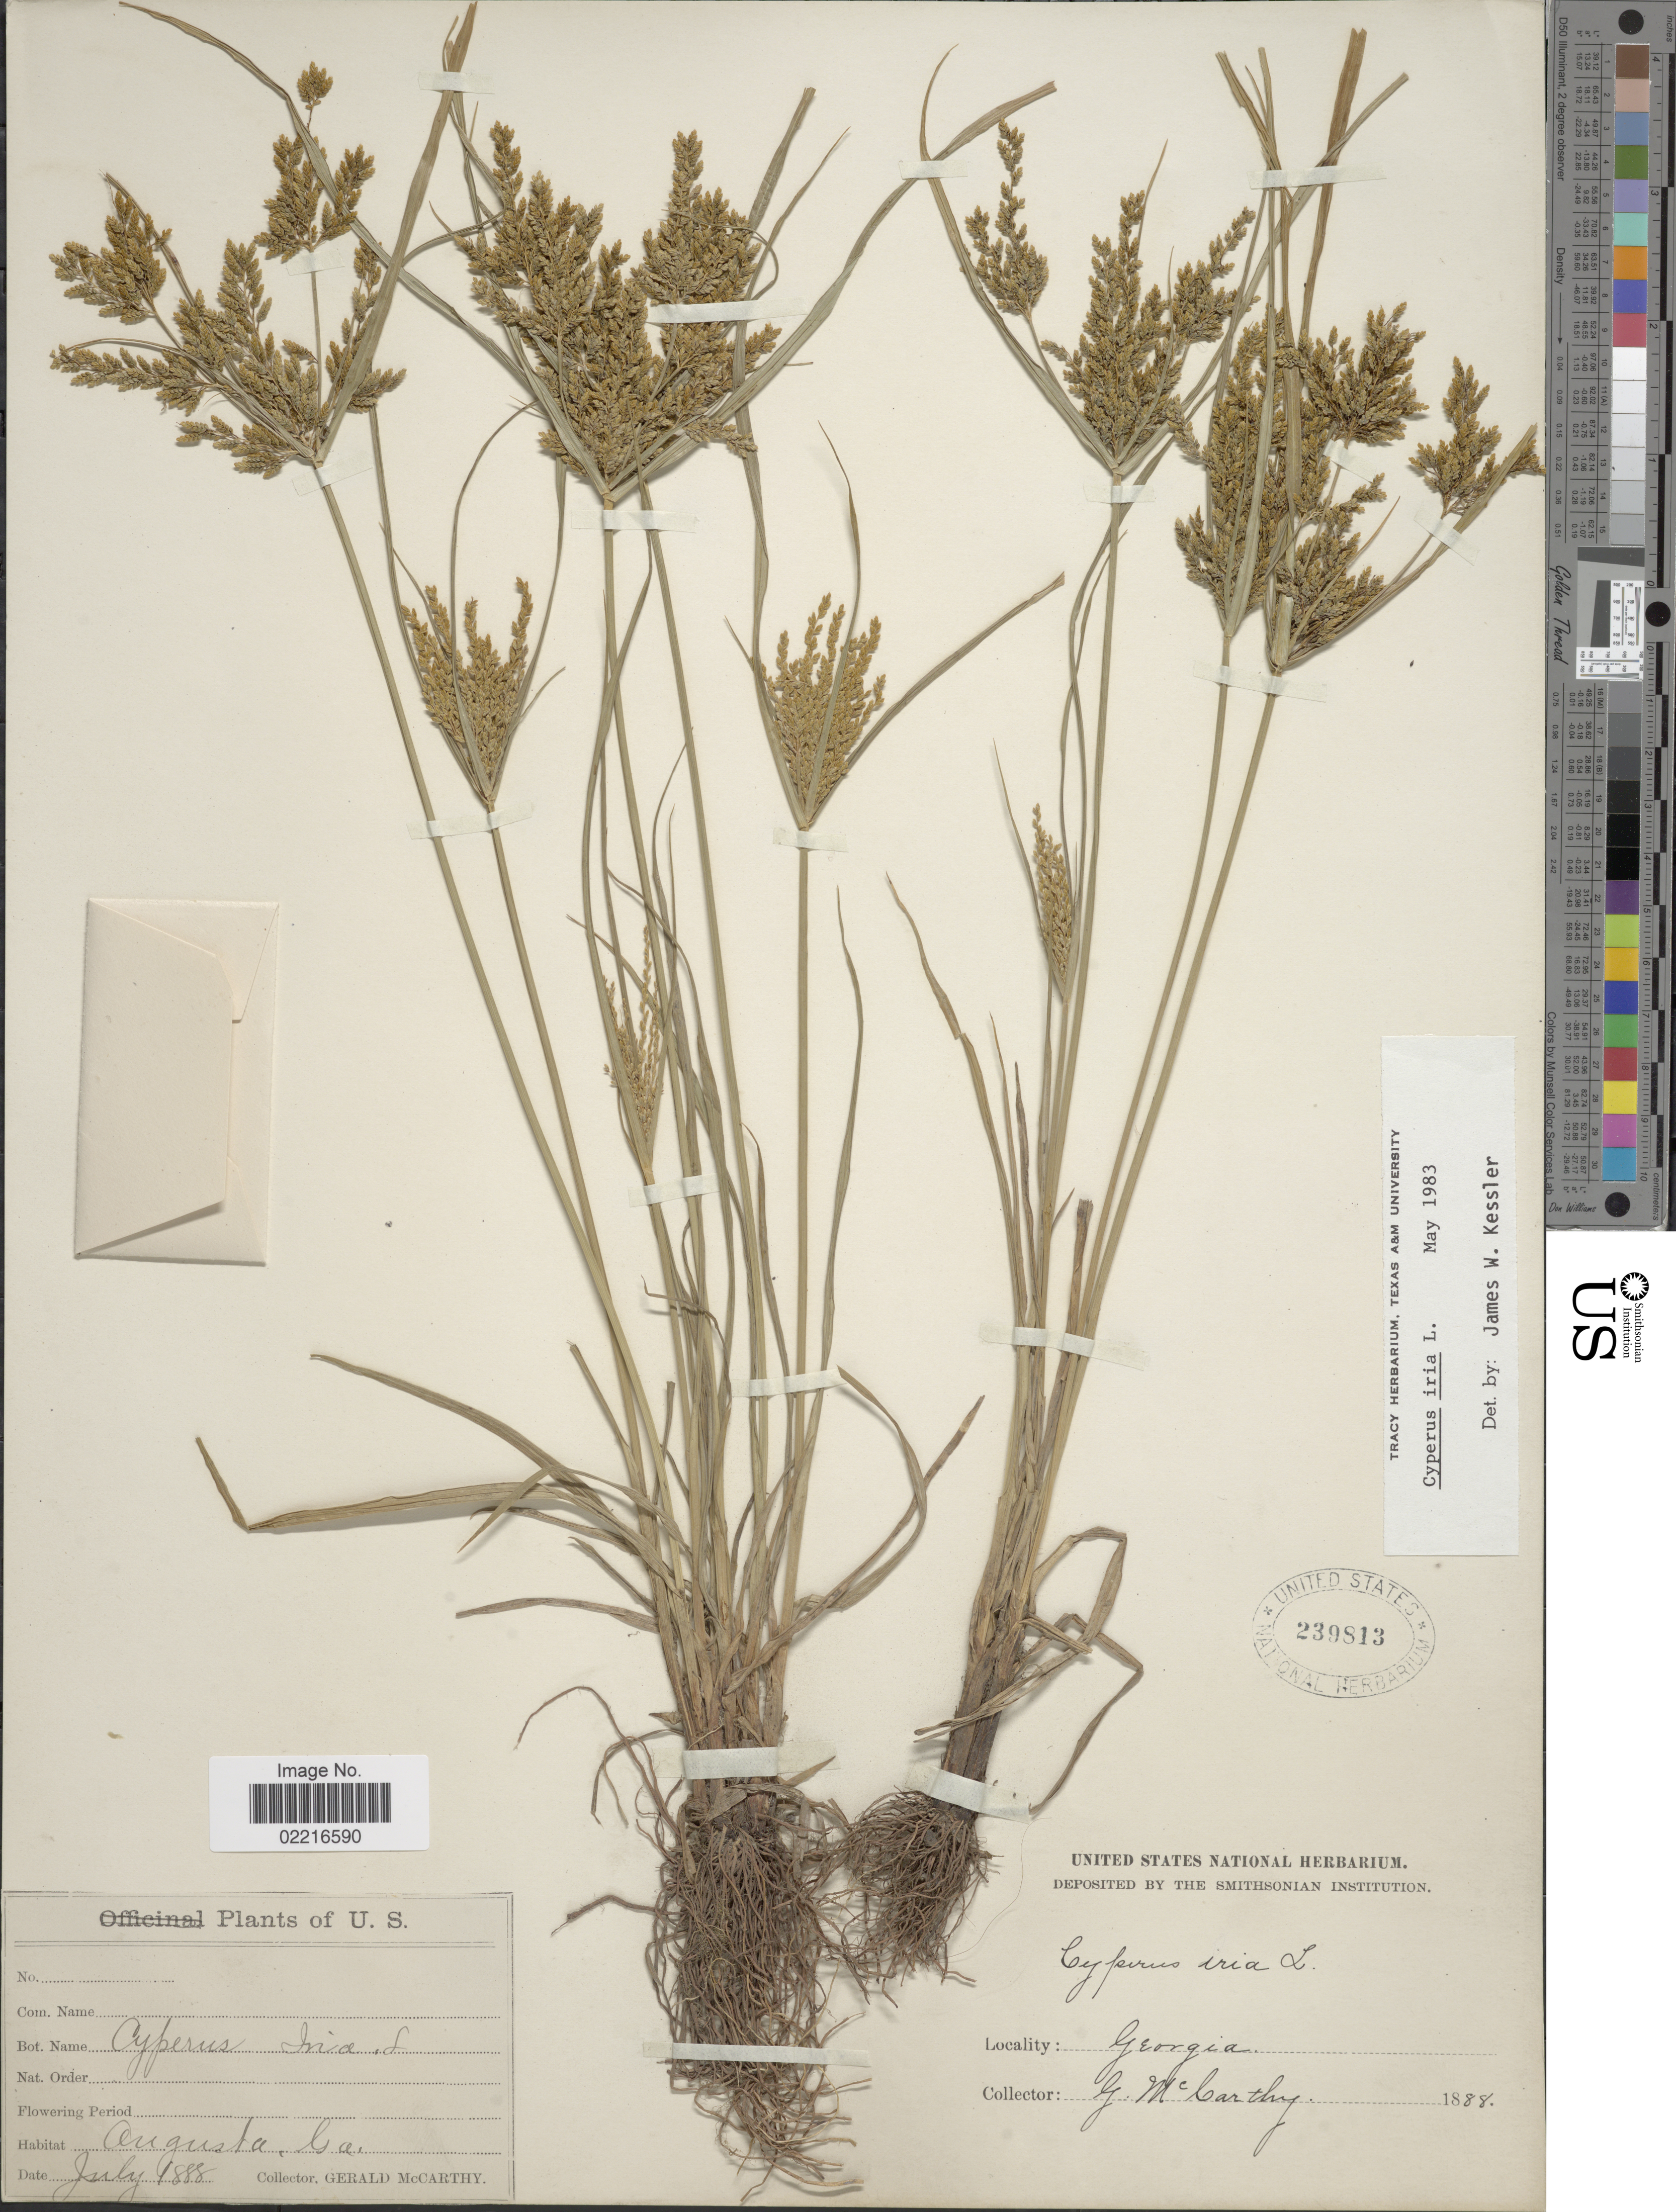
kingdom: Plantae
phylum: Tracheophyta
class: Liliopsida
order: Poales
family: Cyperaceae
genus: Cyperus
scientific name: Cyperus iria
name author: L.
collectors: G. McCarthy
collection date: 1888-07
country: United States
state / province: Georgia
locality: Augusta, Ga.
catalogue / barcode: US 239813